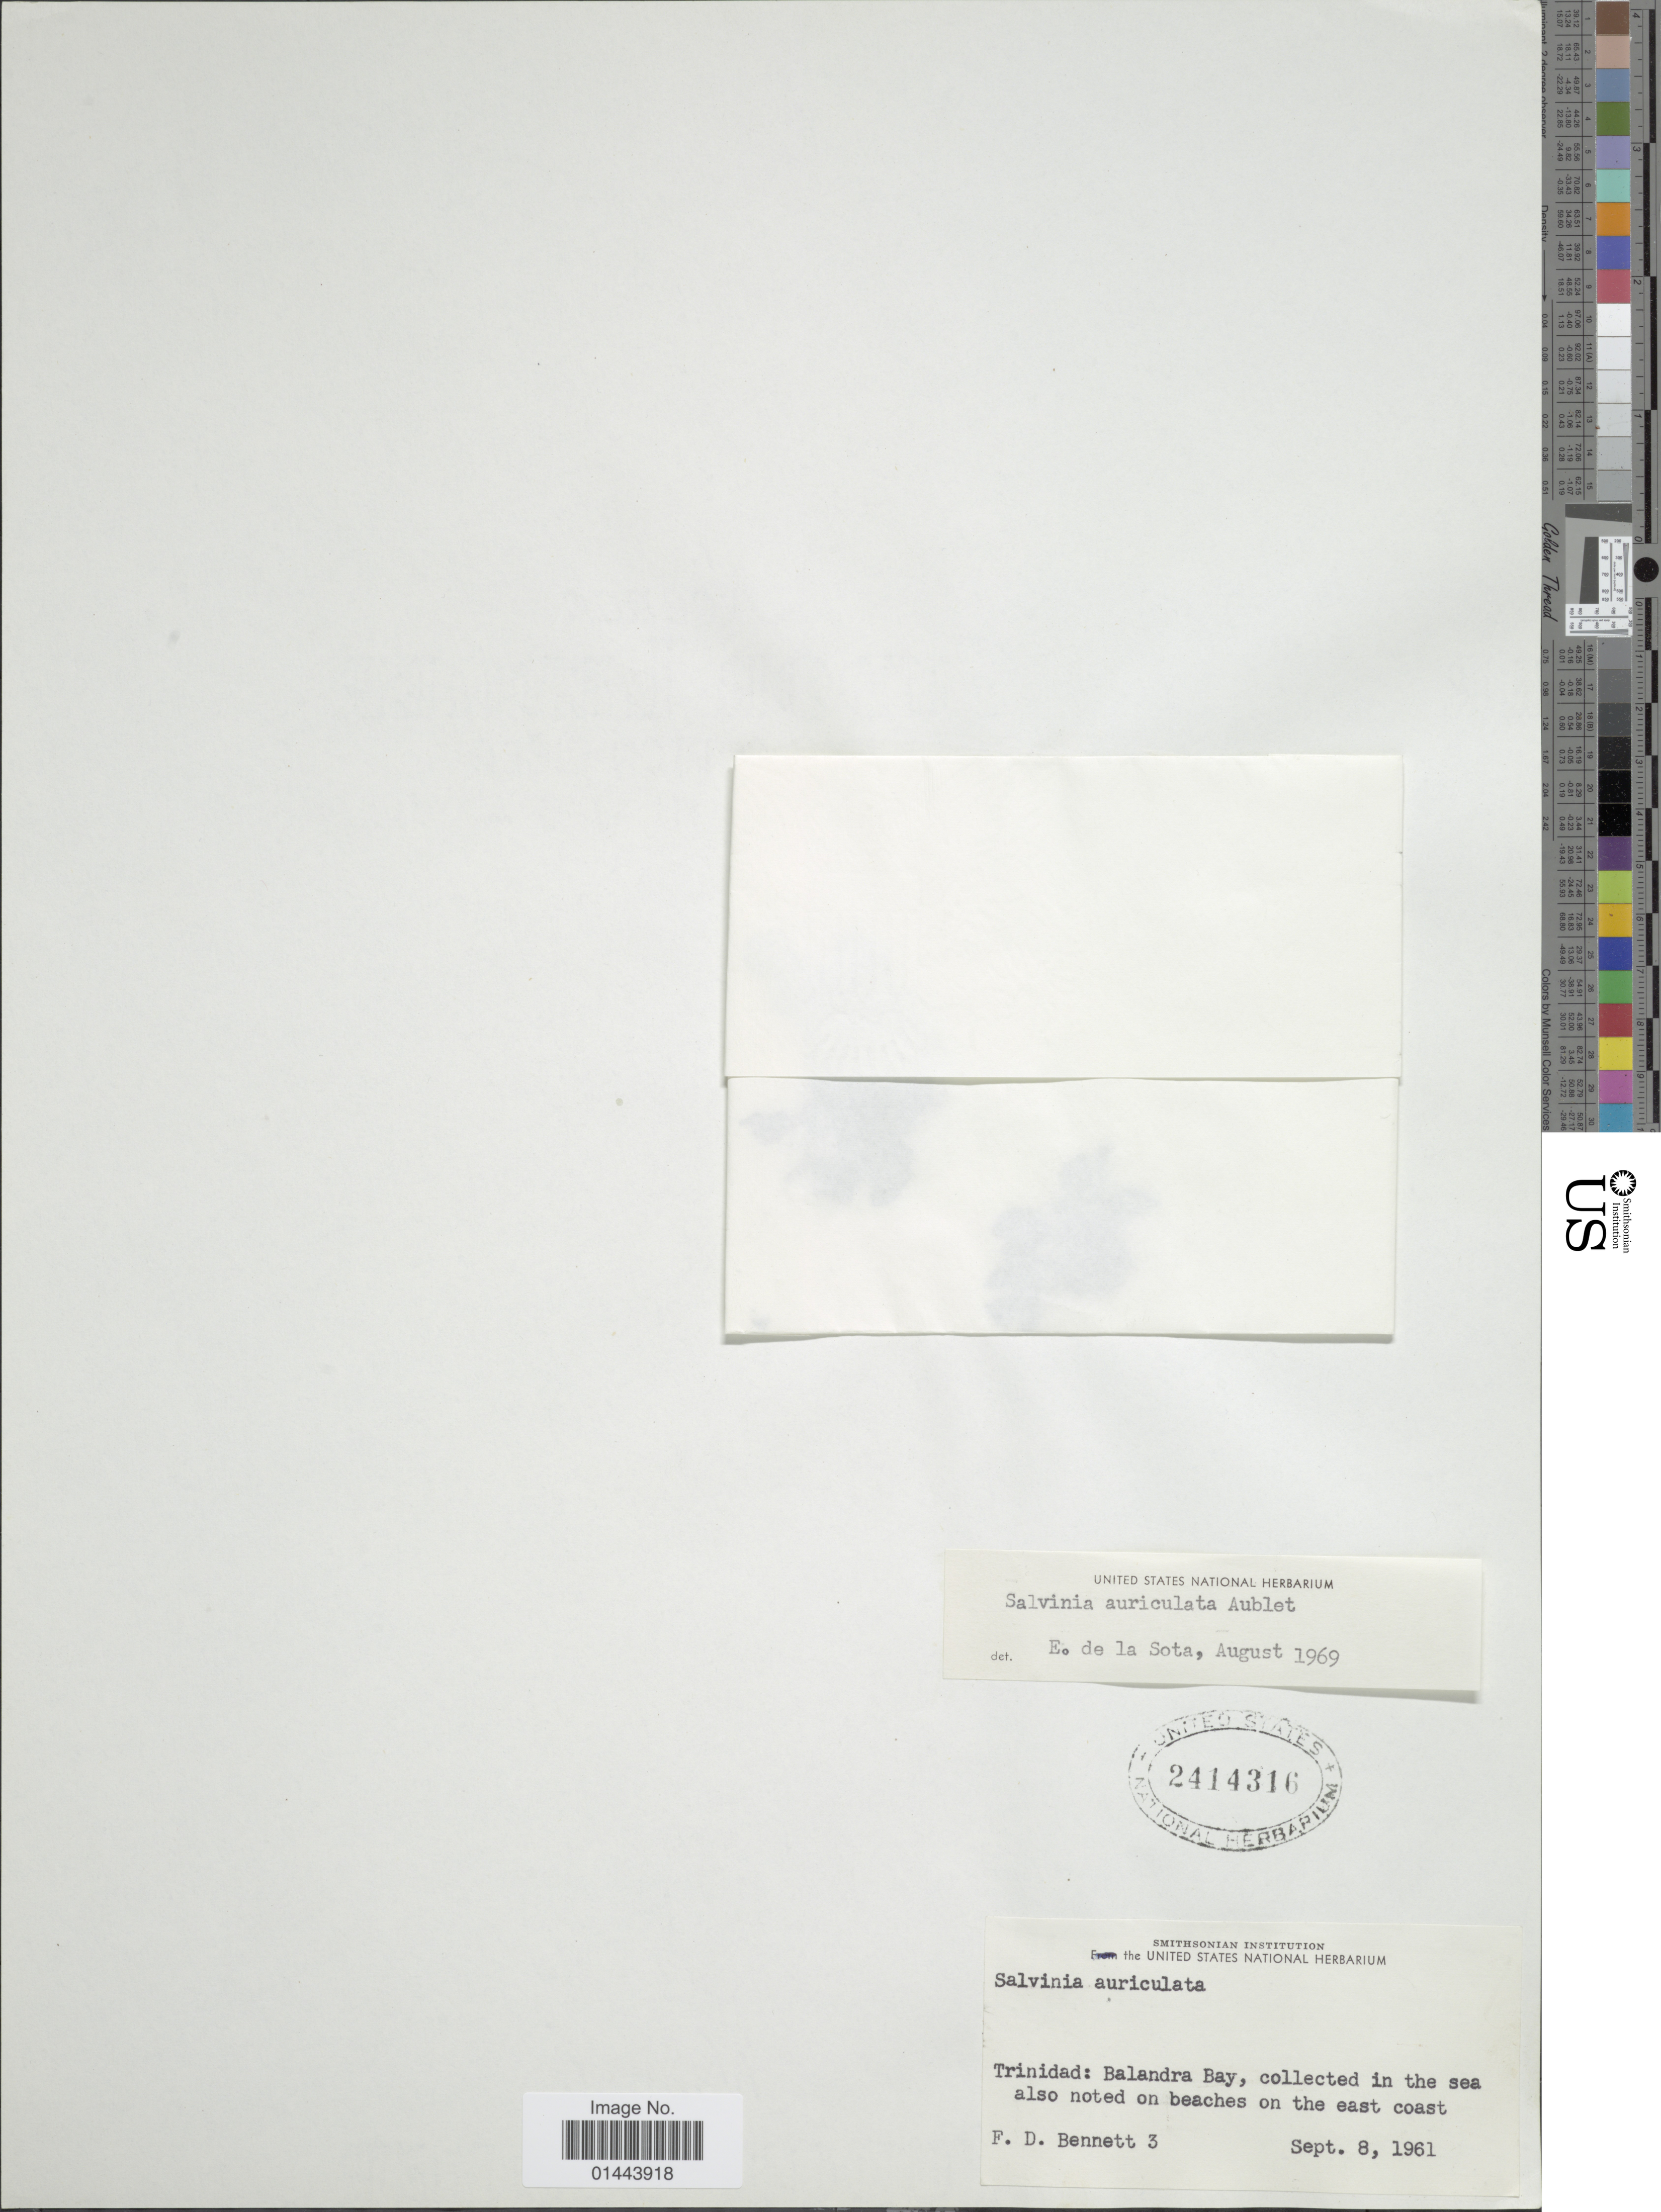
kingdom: Plantae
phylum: Tracheophyta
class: Polypodiopsida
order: Salviniales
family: Salviniaceae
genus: Salvinia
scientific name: Salvinia auriculata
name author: Aubl.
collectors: F. Bennett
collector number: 3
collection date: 1961-09-08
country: Trinidad and Tobago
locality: Trinidad: Balandra Bay, in the sea also noted on beaches on the east coast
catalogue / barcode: US 2414316